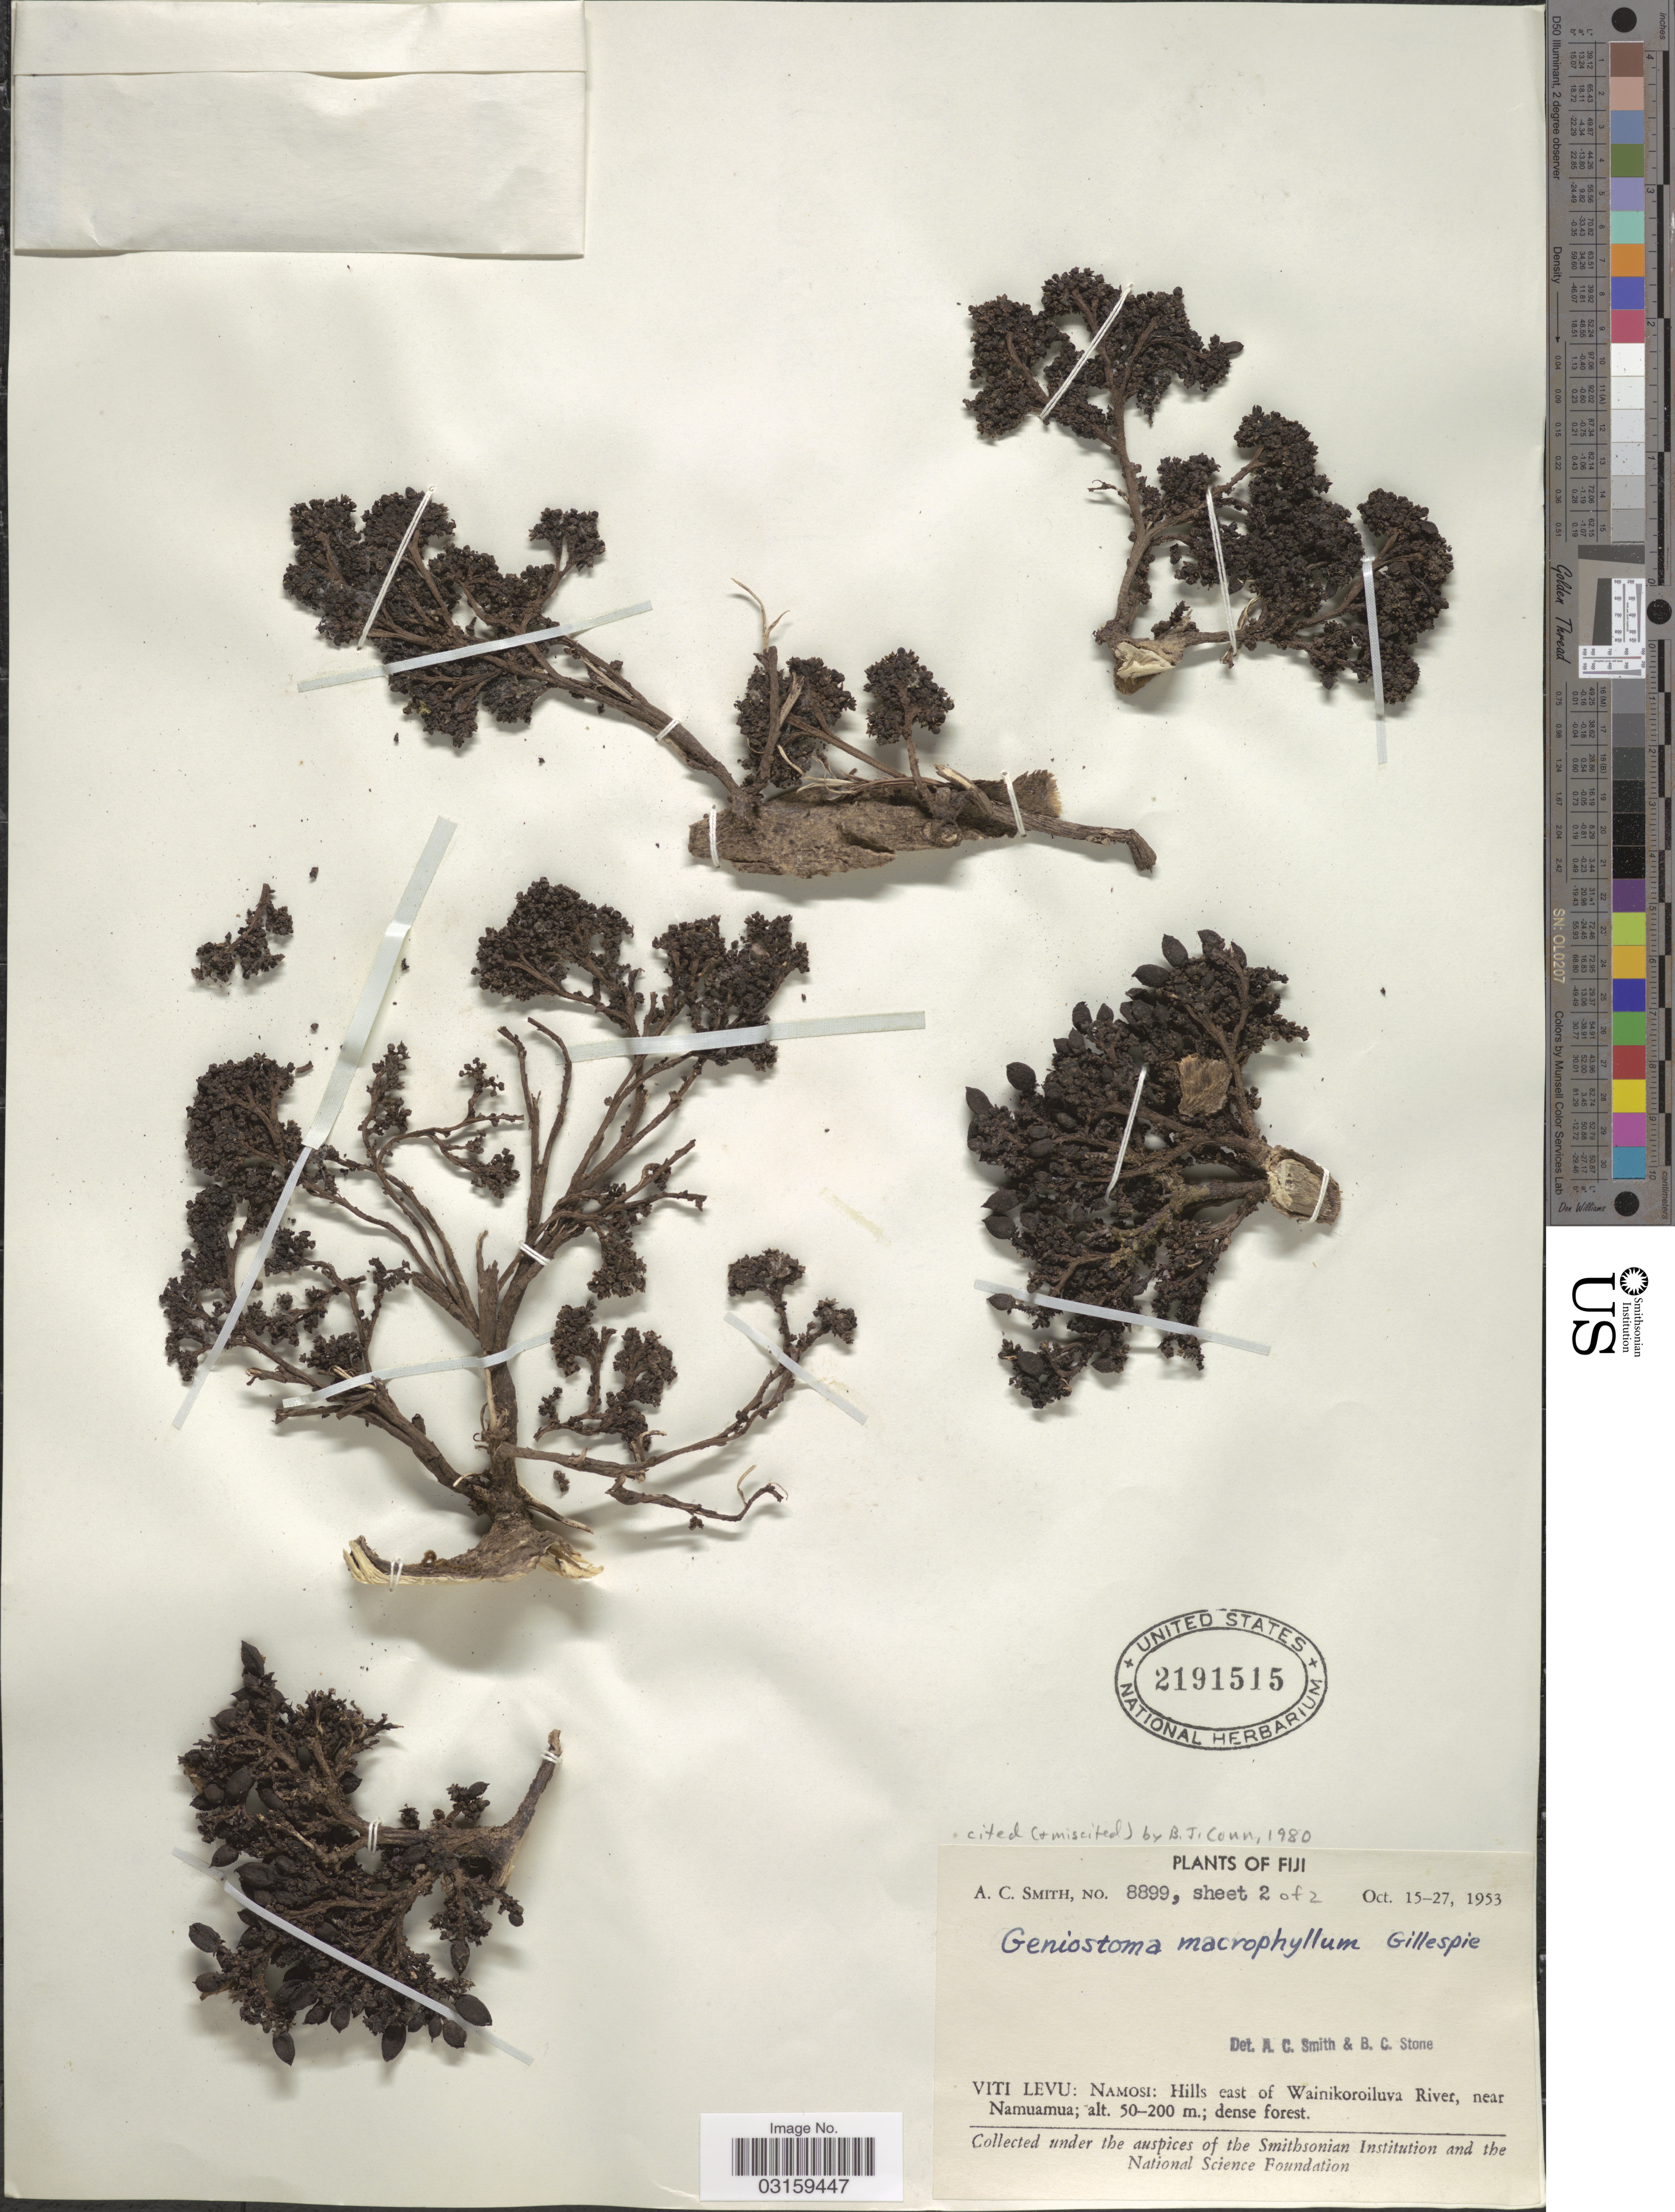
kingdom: Plantae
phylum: Tracheophyta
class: Magnoliopsida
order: Gentianales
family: Loganiaceae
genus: Geniostoma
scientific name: Geniostoma macrophyllum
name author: Gillespie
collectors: A. C. Smith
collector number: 8899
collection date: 1953-10-15/1953-10-27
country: Fiji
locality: Viti Levu: Namosi; Hills east of Wainikoroiluva River, near Namuamua.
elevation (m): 50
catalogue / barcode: US 2191515